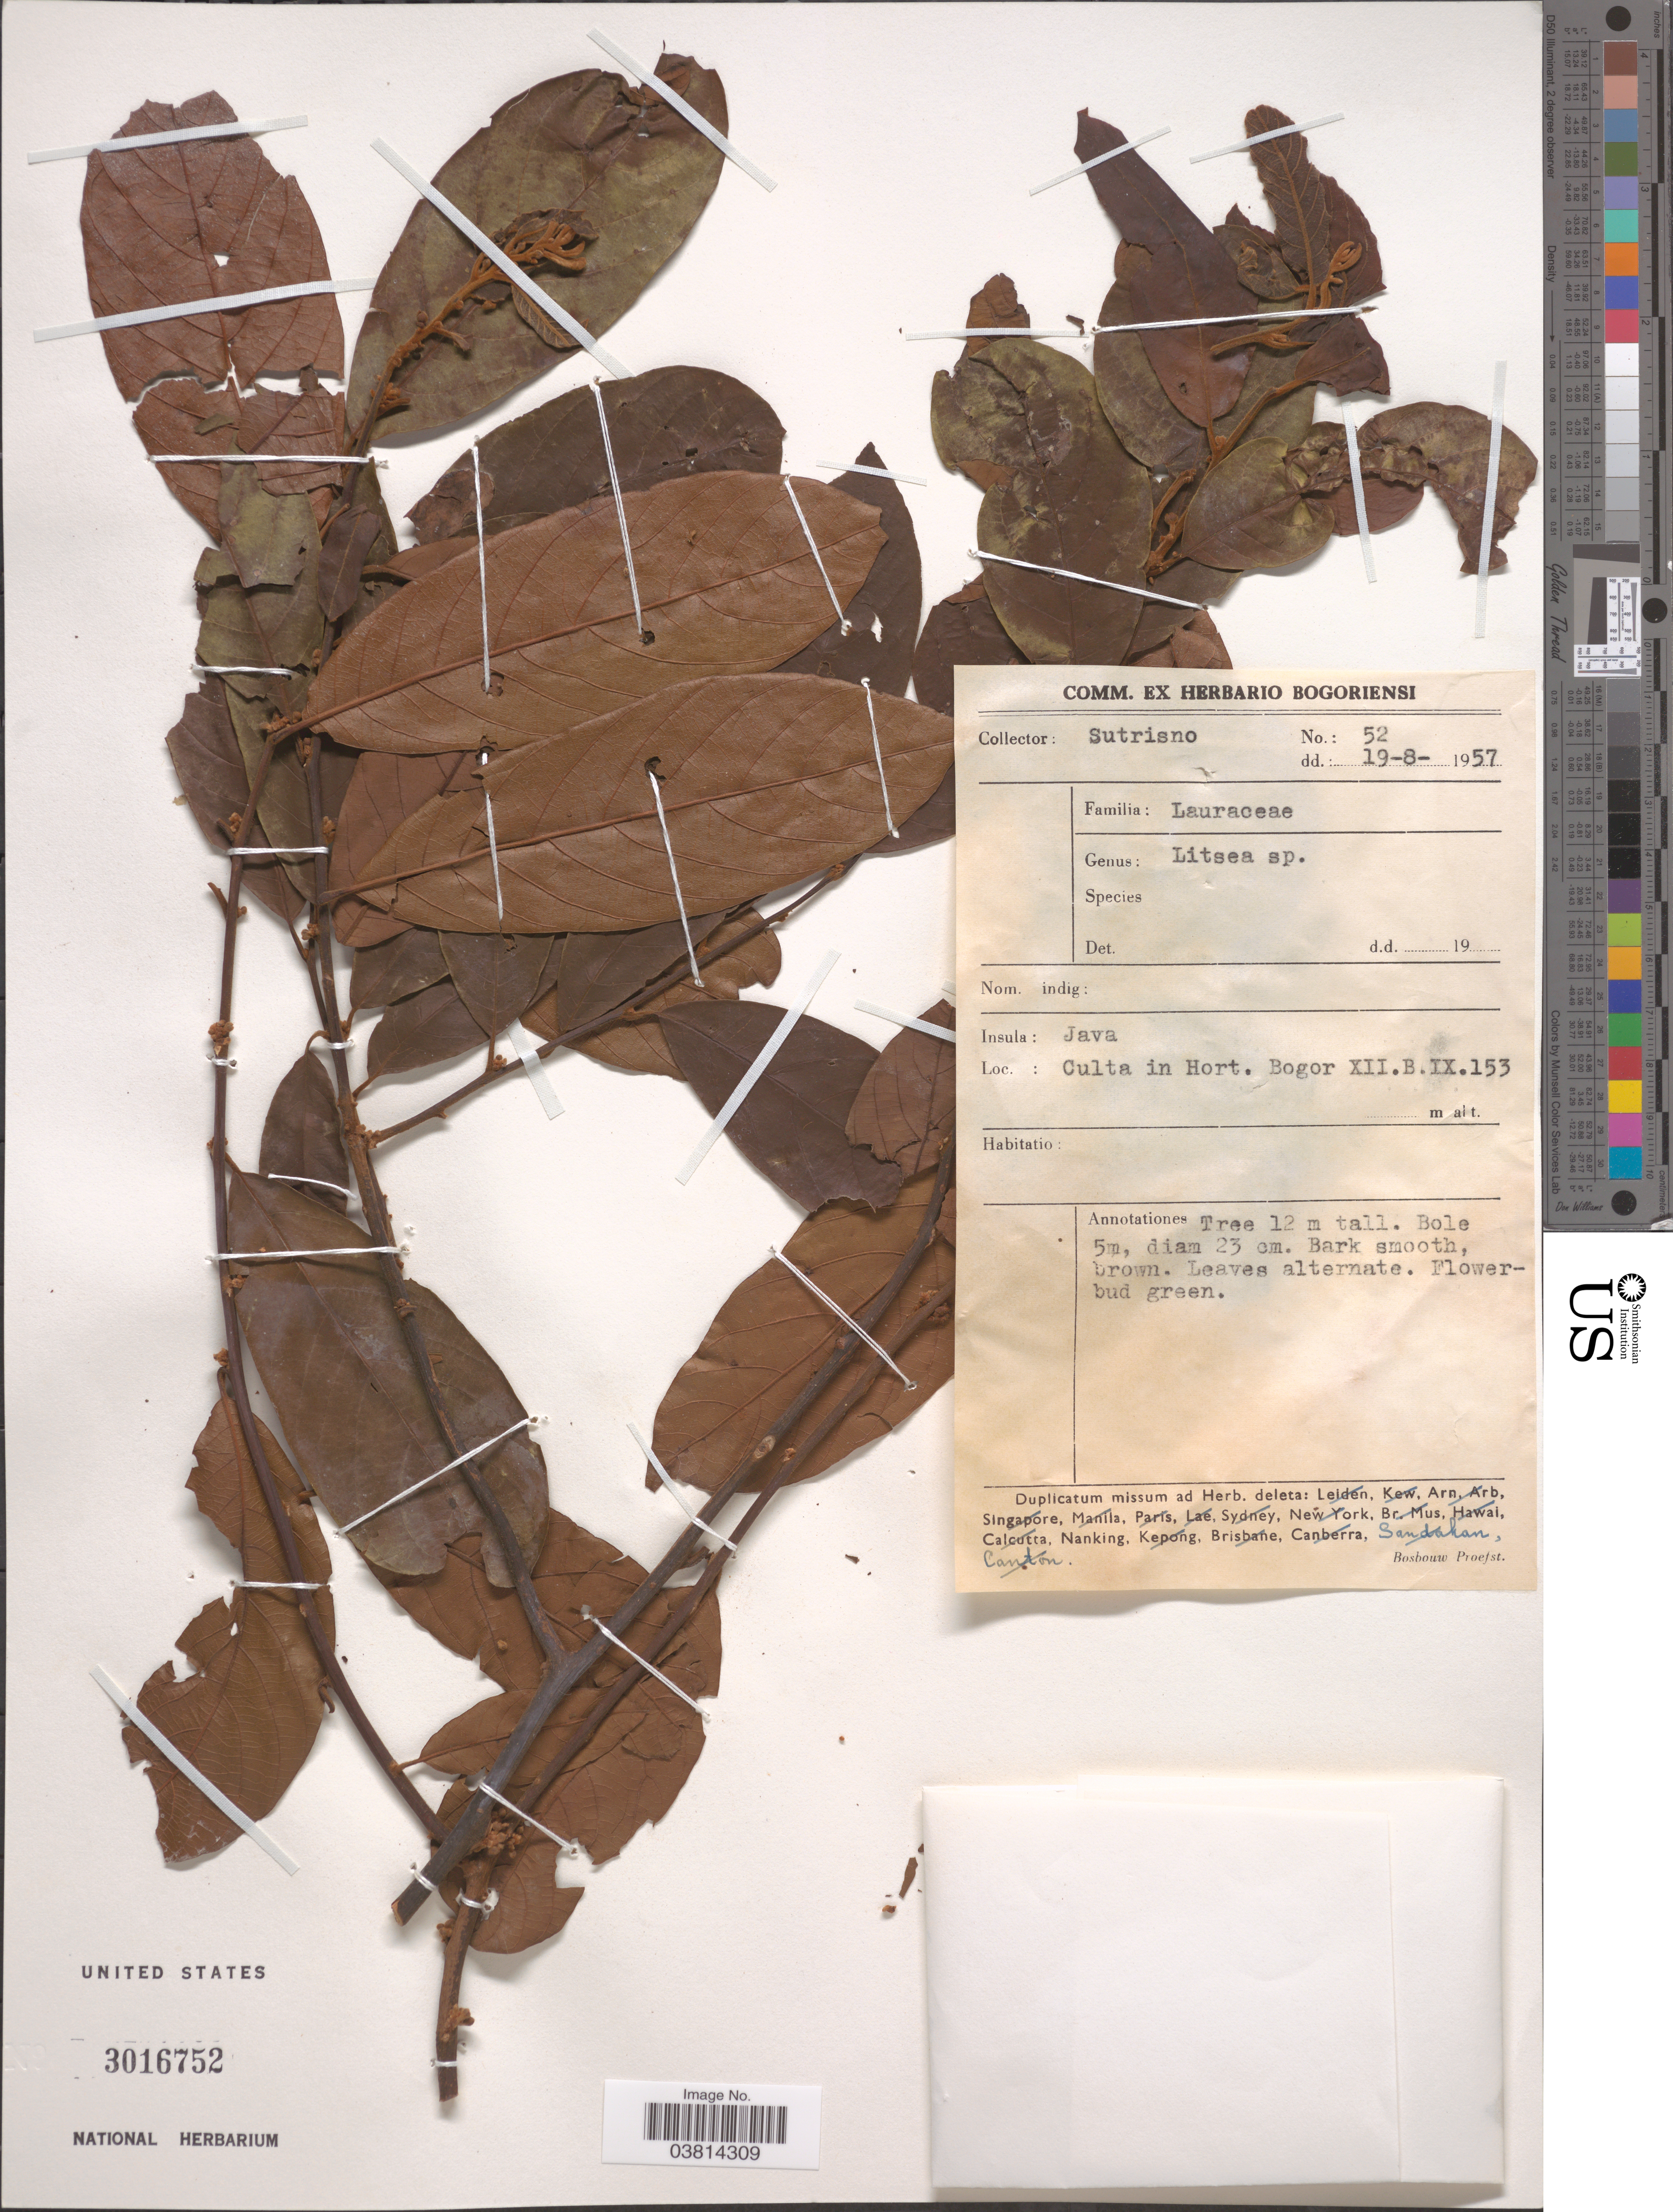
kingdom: Plantae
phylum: Tracheophyta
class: Magnoliopsida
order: Laurales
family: Lauraceae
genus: Litsea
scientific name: Litsea sp.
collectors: P. Sutrisno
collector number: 52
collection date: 1957-08-19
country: Indonesia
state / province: Java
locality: Insula: Java. In Hort. Bogor XII.B.IX.153.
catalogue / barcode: US 3016752